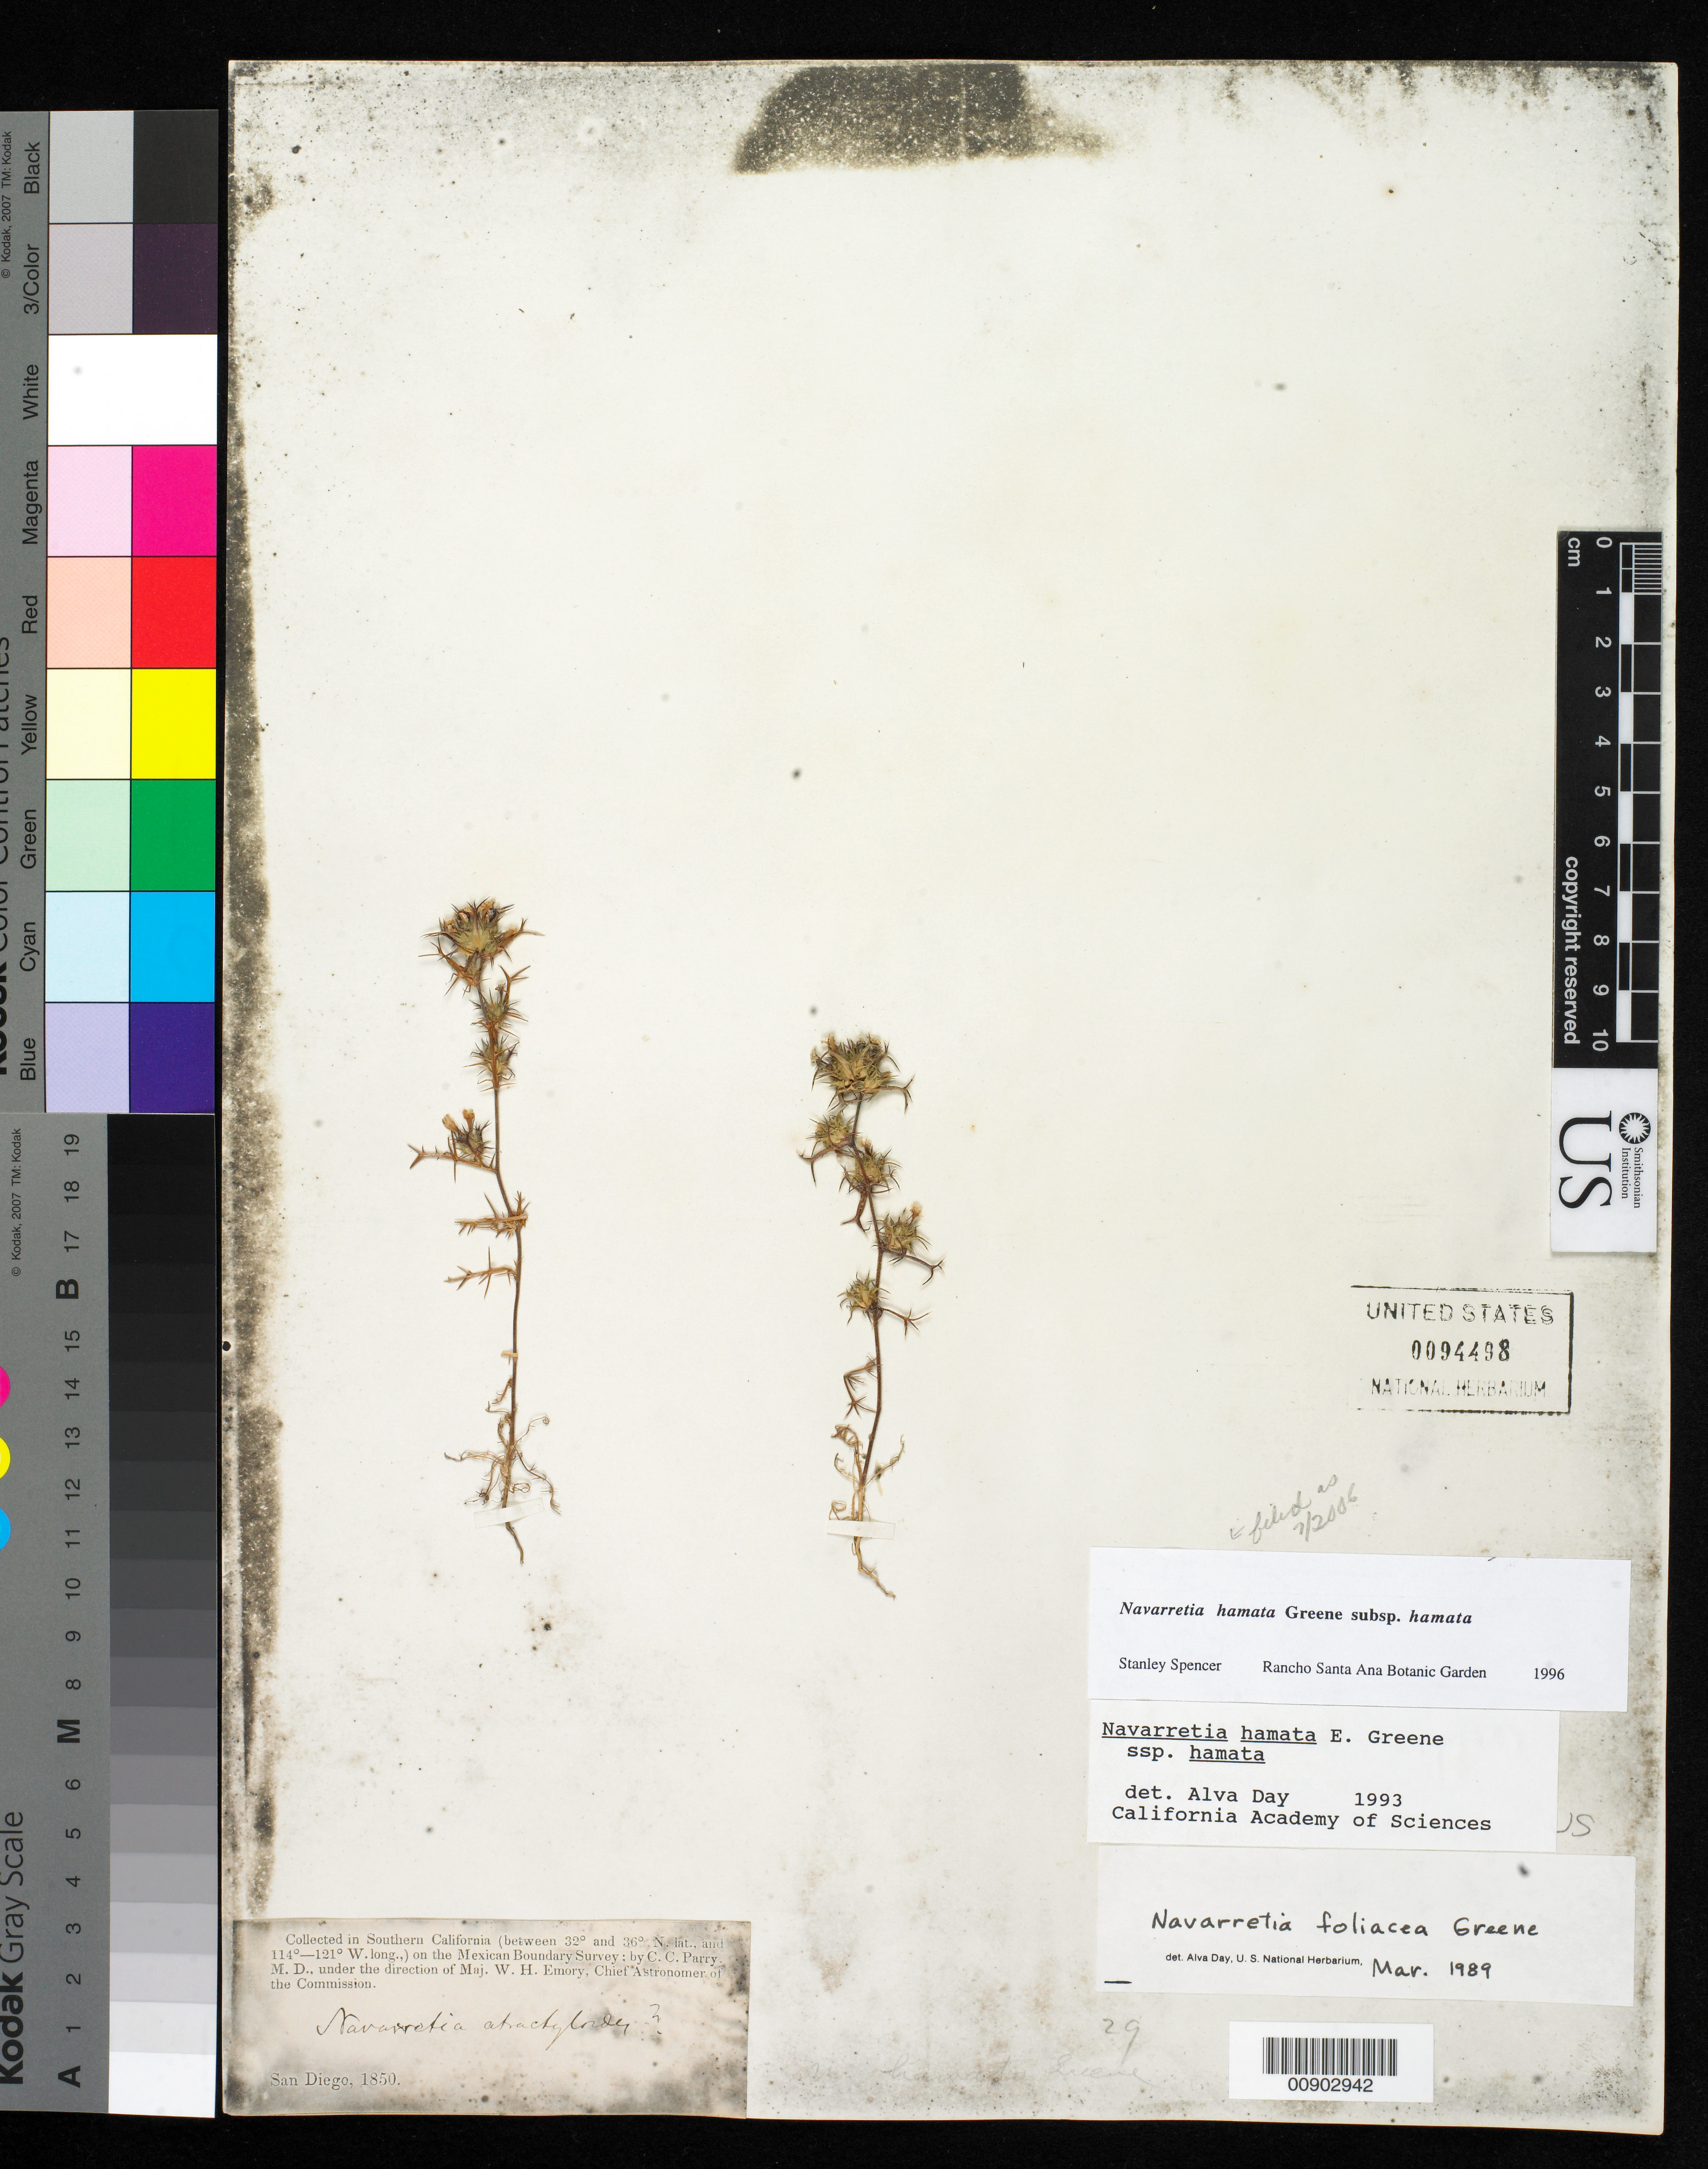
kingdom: Plantae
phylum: Tracheophyta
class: Magnoliopsida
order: Ericales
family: Polemoniaceae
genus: Navarretia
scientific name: Navarretia hamata subsp. hamata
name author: Greene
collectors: C. C. Parry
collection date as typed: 1850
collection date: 1850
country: United States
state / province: California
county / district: San Diego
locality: San Diego, California.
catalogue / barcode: US 94498